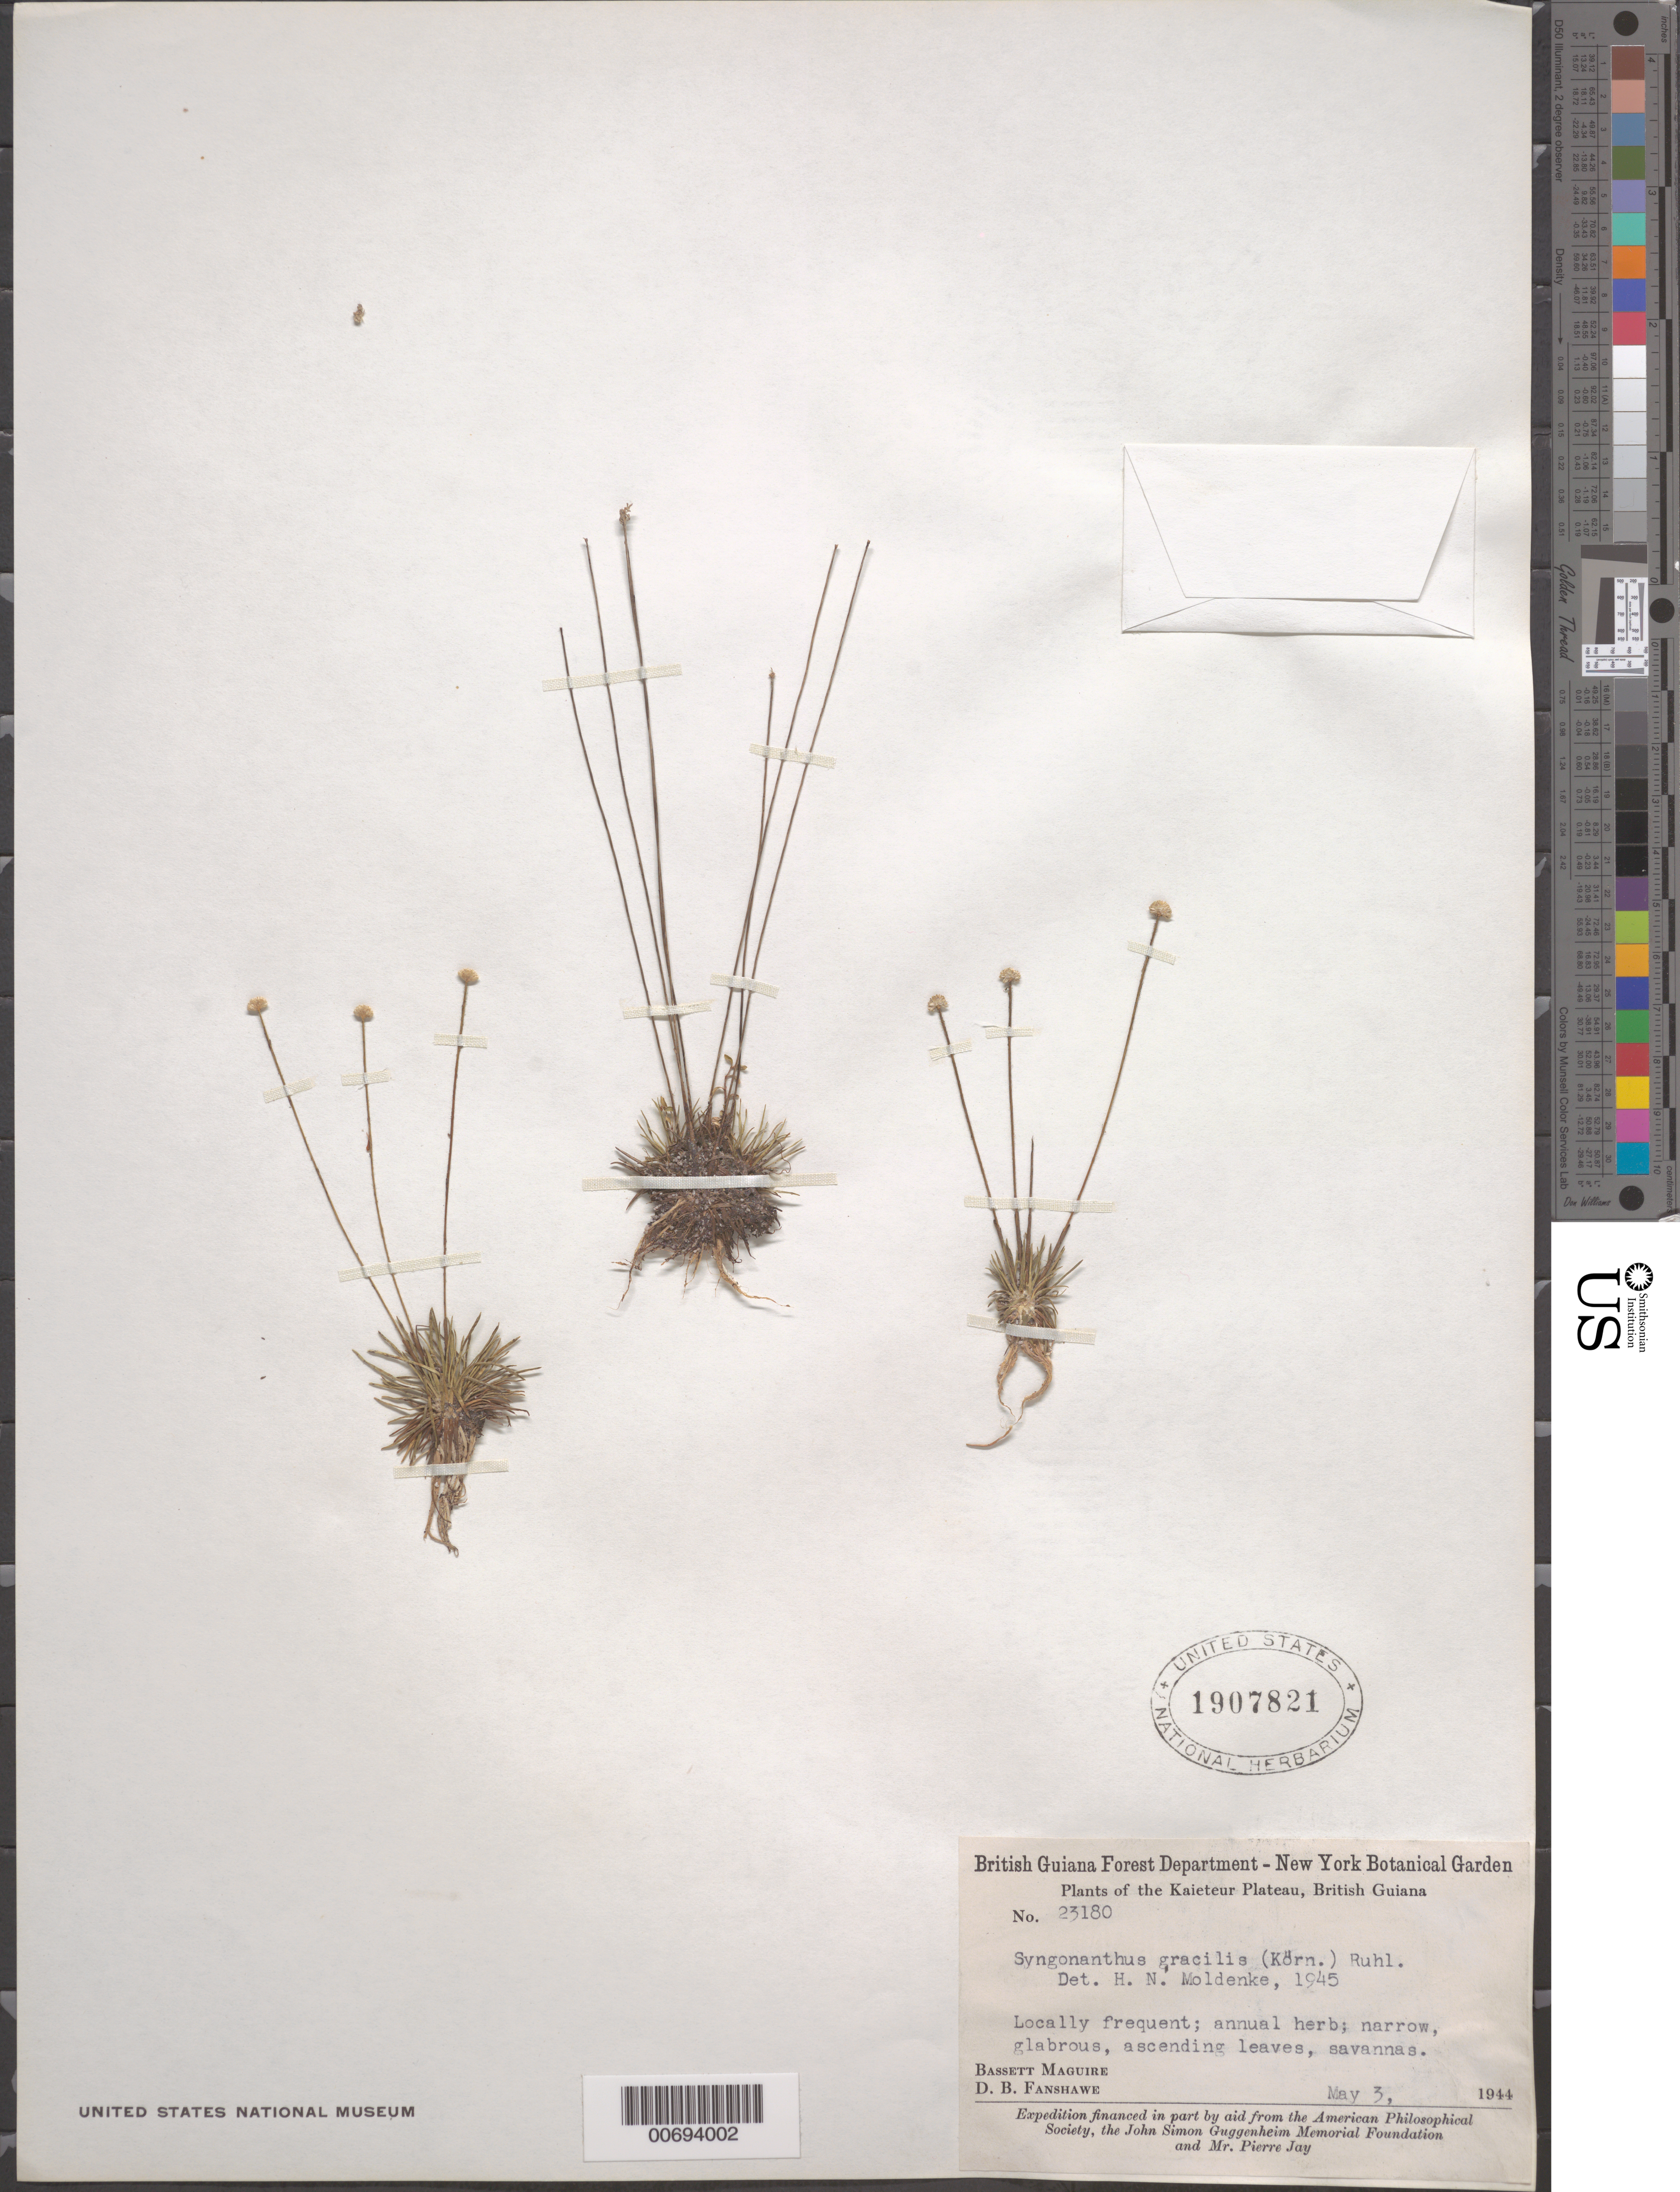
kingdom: Plantae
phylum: Tracheophyta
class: Liliopsida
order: Poales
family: Eriocaulaceae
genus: Syngonanthus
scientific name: Syngonanthus gracilis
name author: (Bong.) Ruhland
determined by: Moldenke, H. N.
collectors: B. Maguire & D. B. Fanshawe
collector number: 23180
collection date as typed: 3-May-44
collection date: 1944-05-03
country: Guyana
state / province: Potaro-Siparuni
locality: Kaieteur Plateau, Potaro River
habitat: Savannas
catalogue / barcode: US 1907821